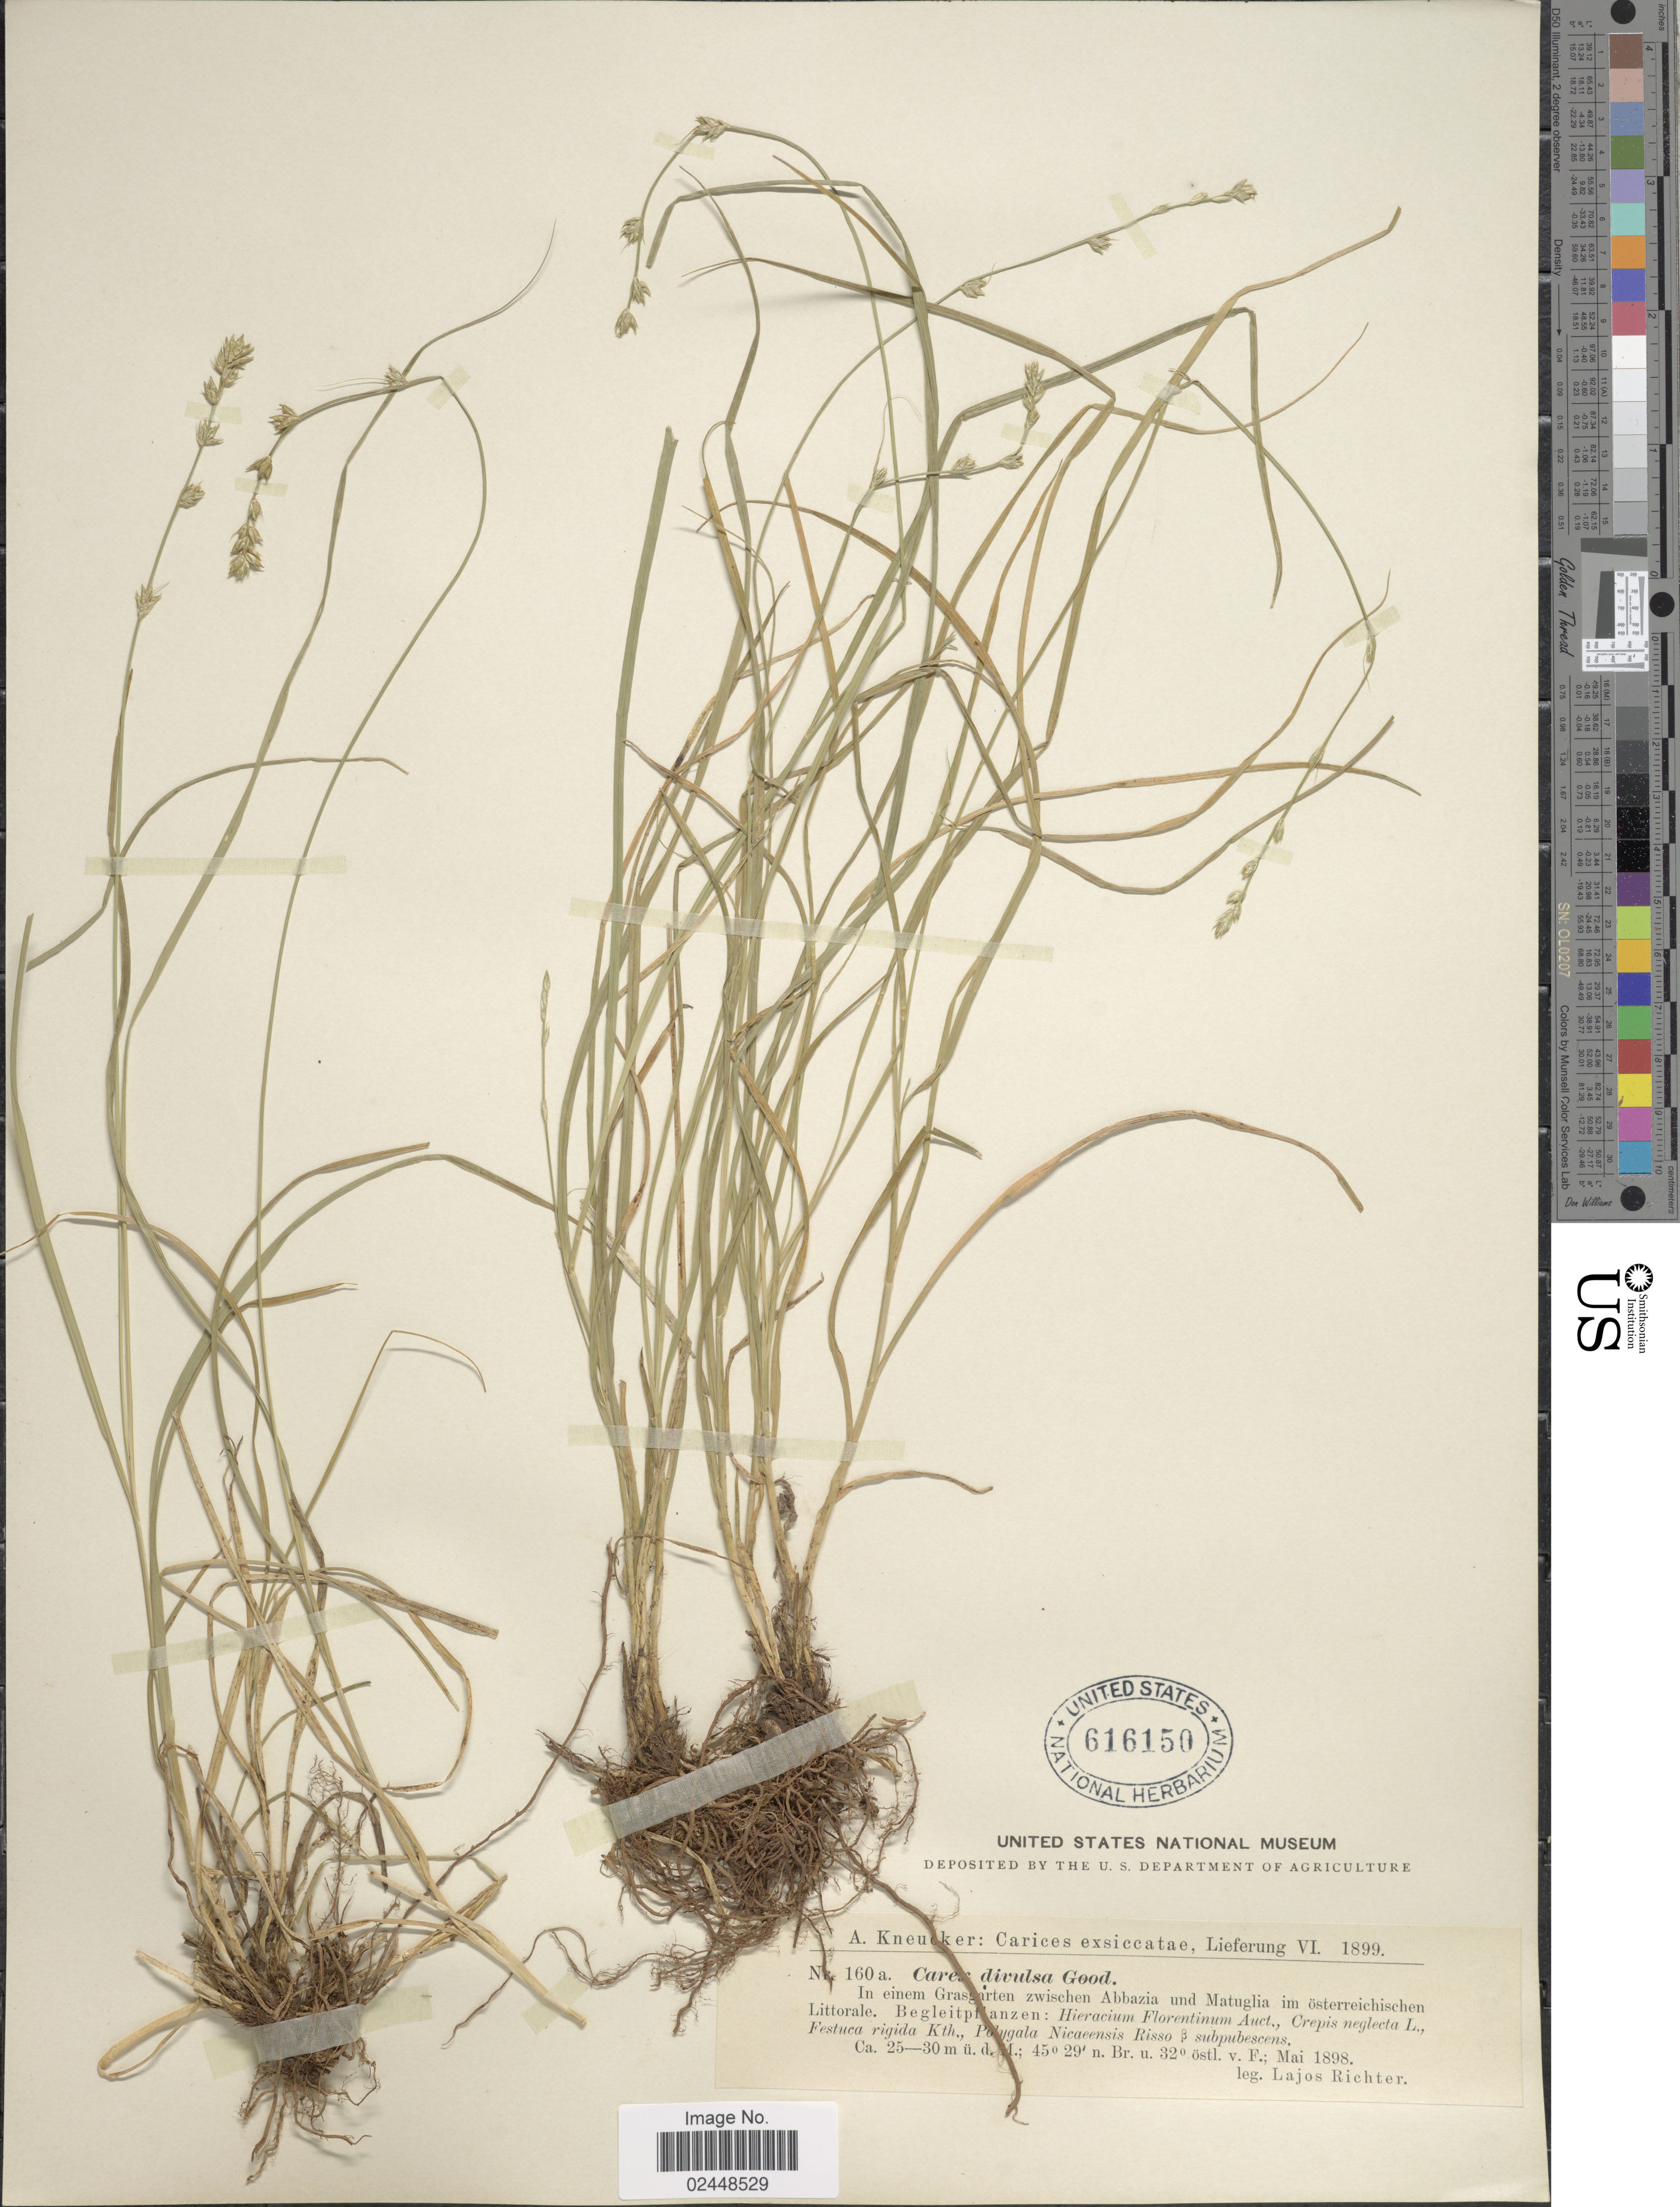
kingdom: Plantae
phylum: Tracheophyta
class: Liliopsida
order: Poales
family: Cyperaceae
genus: Carex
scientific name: Carex divulsa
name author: Stokes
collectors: R. Lajos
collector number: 160a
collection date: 1898-05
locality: In einem Grasgarten zwischen Abbazia und Matuglia im osterreichischen Littorale.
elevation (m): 25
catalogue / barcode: US 616150